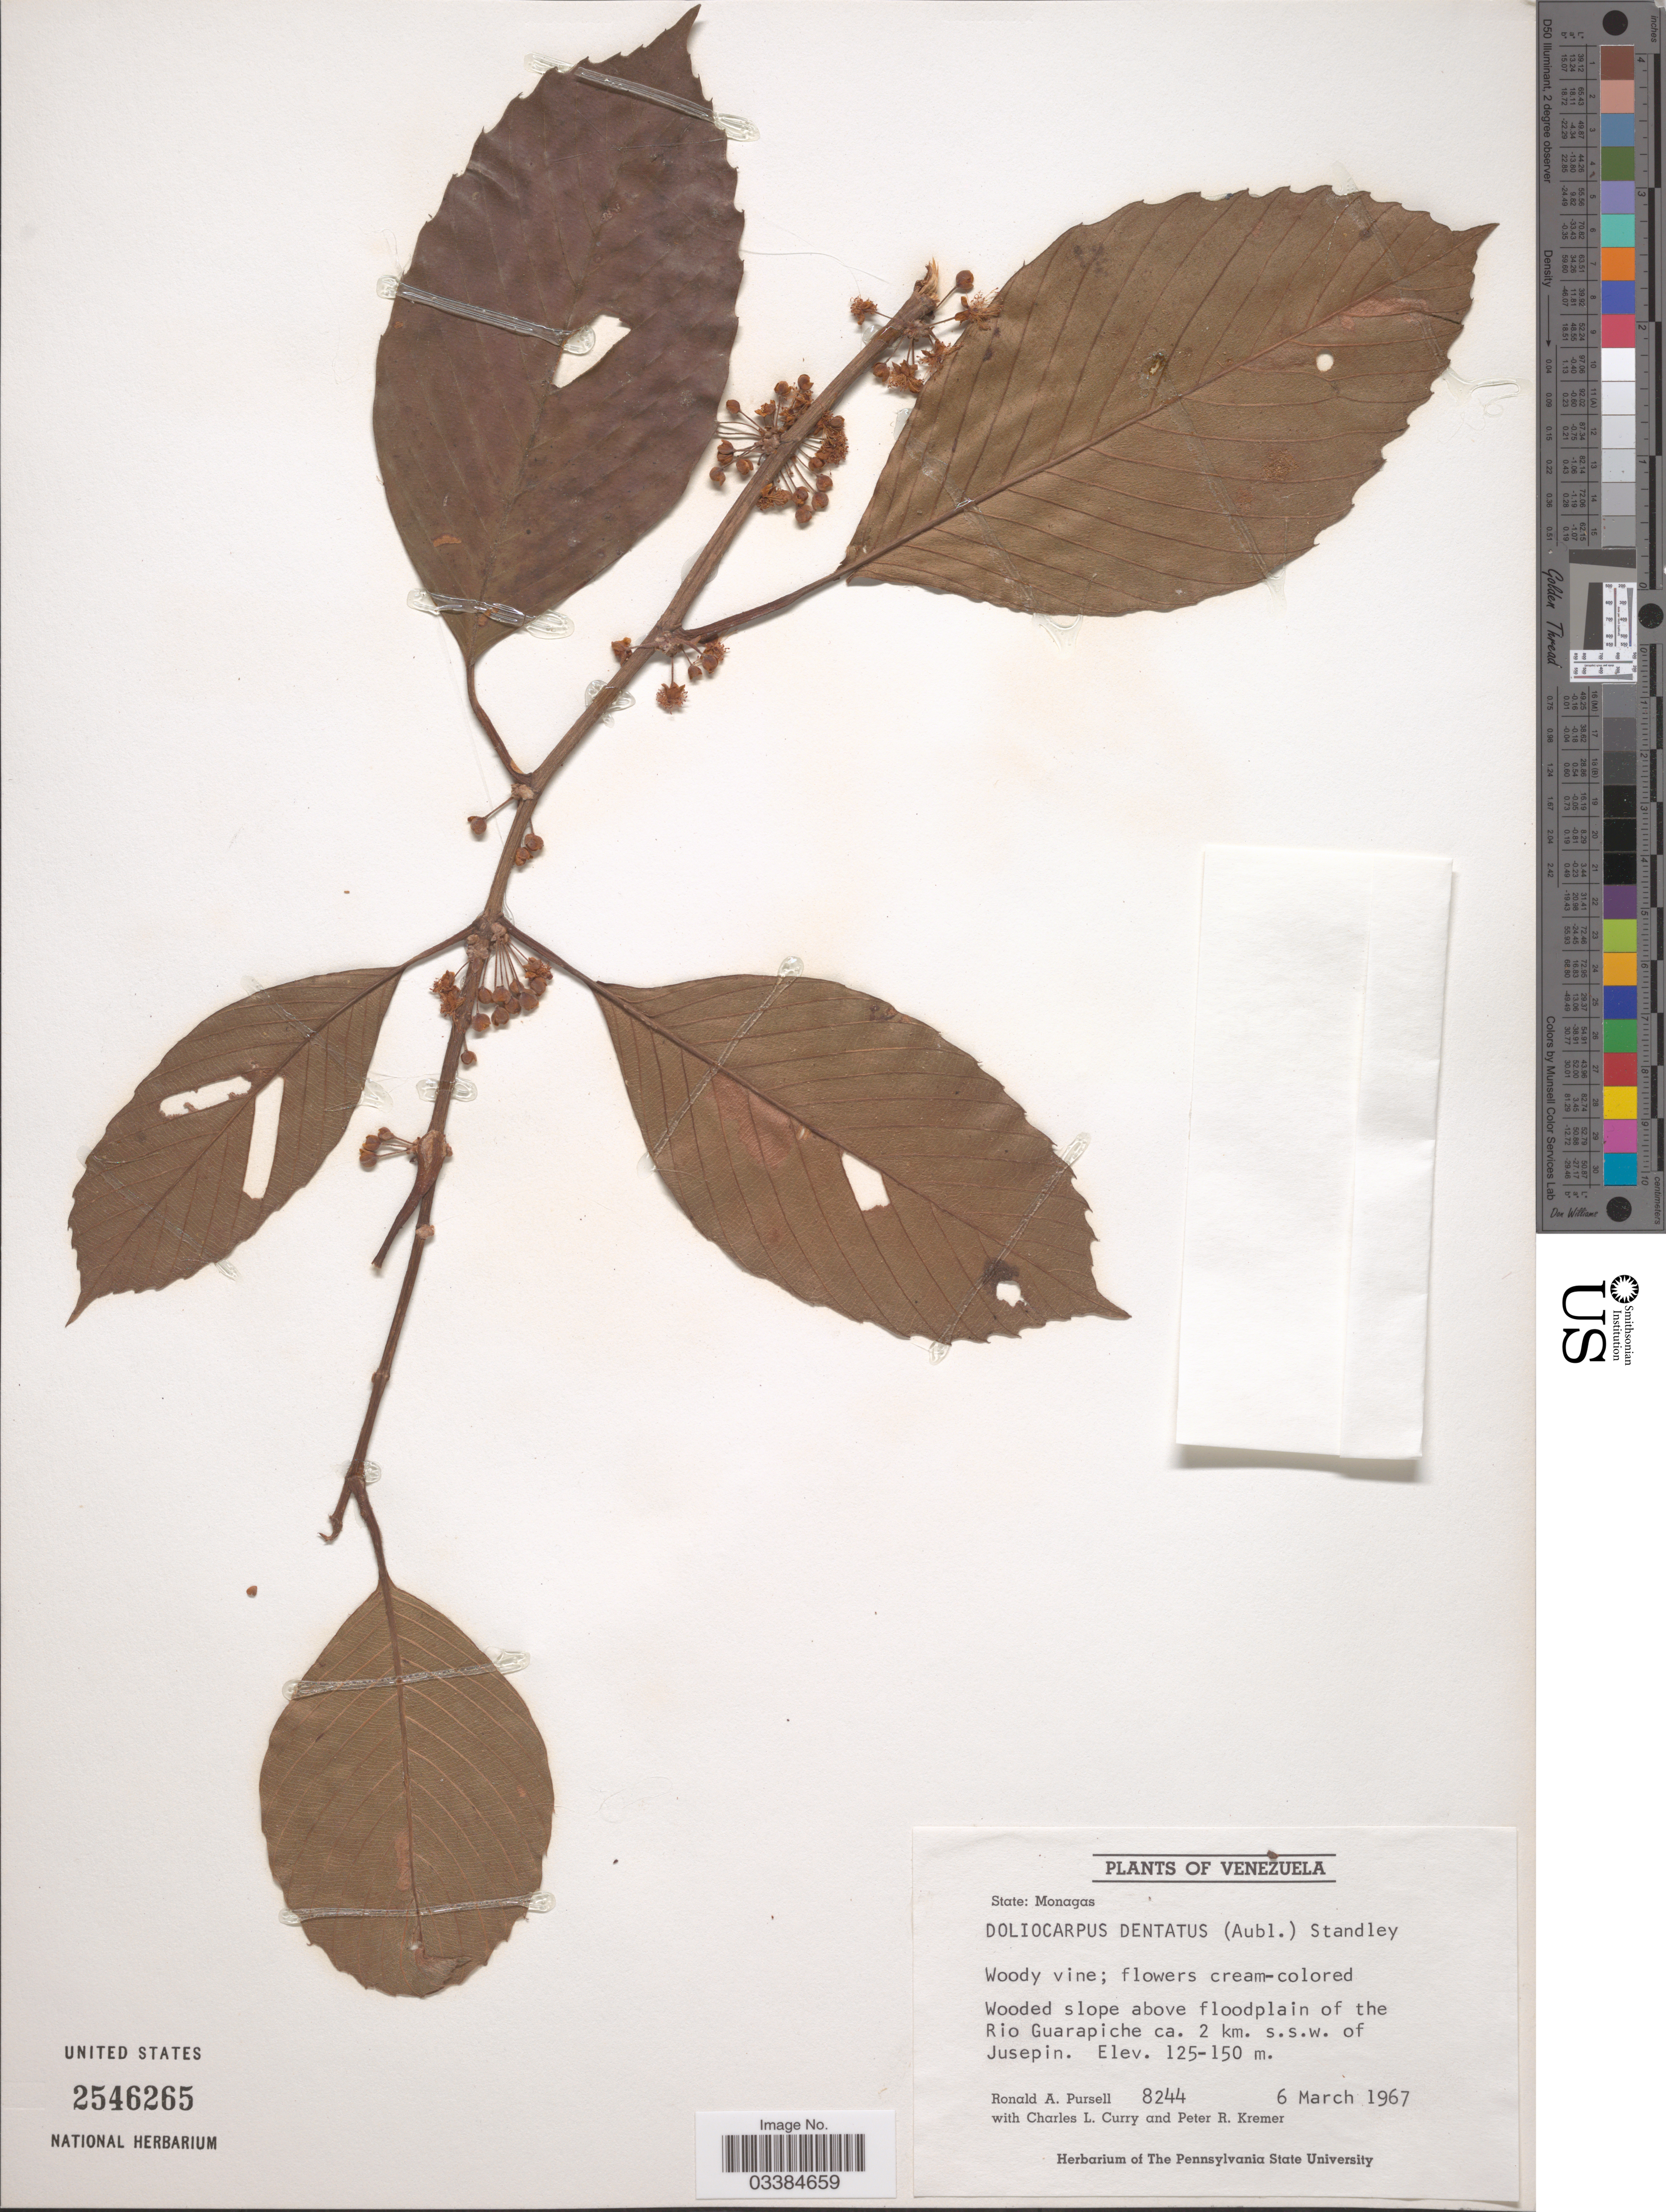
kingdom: Plantae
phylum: Tracheophyta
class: Magnoliopsida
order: Dilleniales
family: Dilleniaceae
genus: Doliocarpus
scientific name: Doliocarpus dentatus subsp. dentatus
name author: (Aubl.) Standl.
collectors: R. A. Pursell, C. L. Curry & P. Kremer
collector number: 8244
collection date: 1967-03-06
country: Venezuela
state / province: Monagas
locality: Wooded slope above floodplain of the Rio Guarapiche ca. 2 km. s.s.w. of Jusepin.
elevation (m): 125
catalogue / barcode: US 2546265